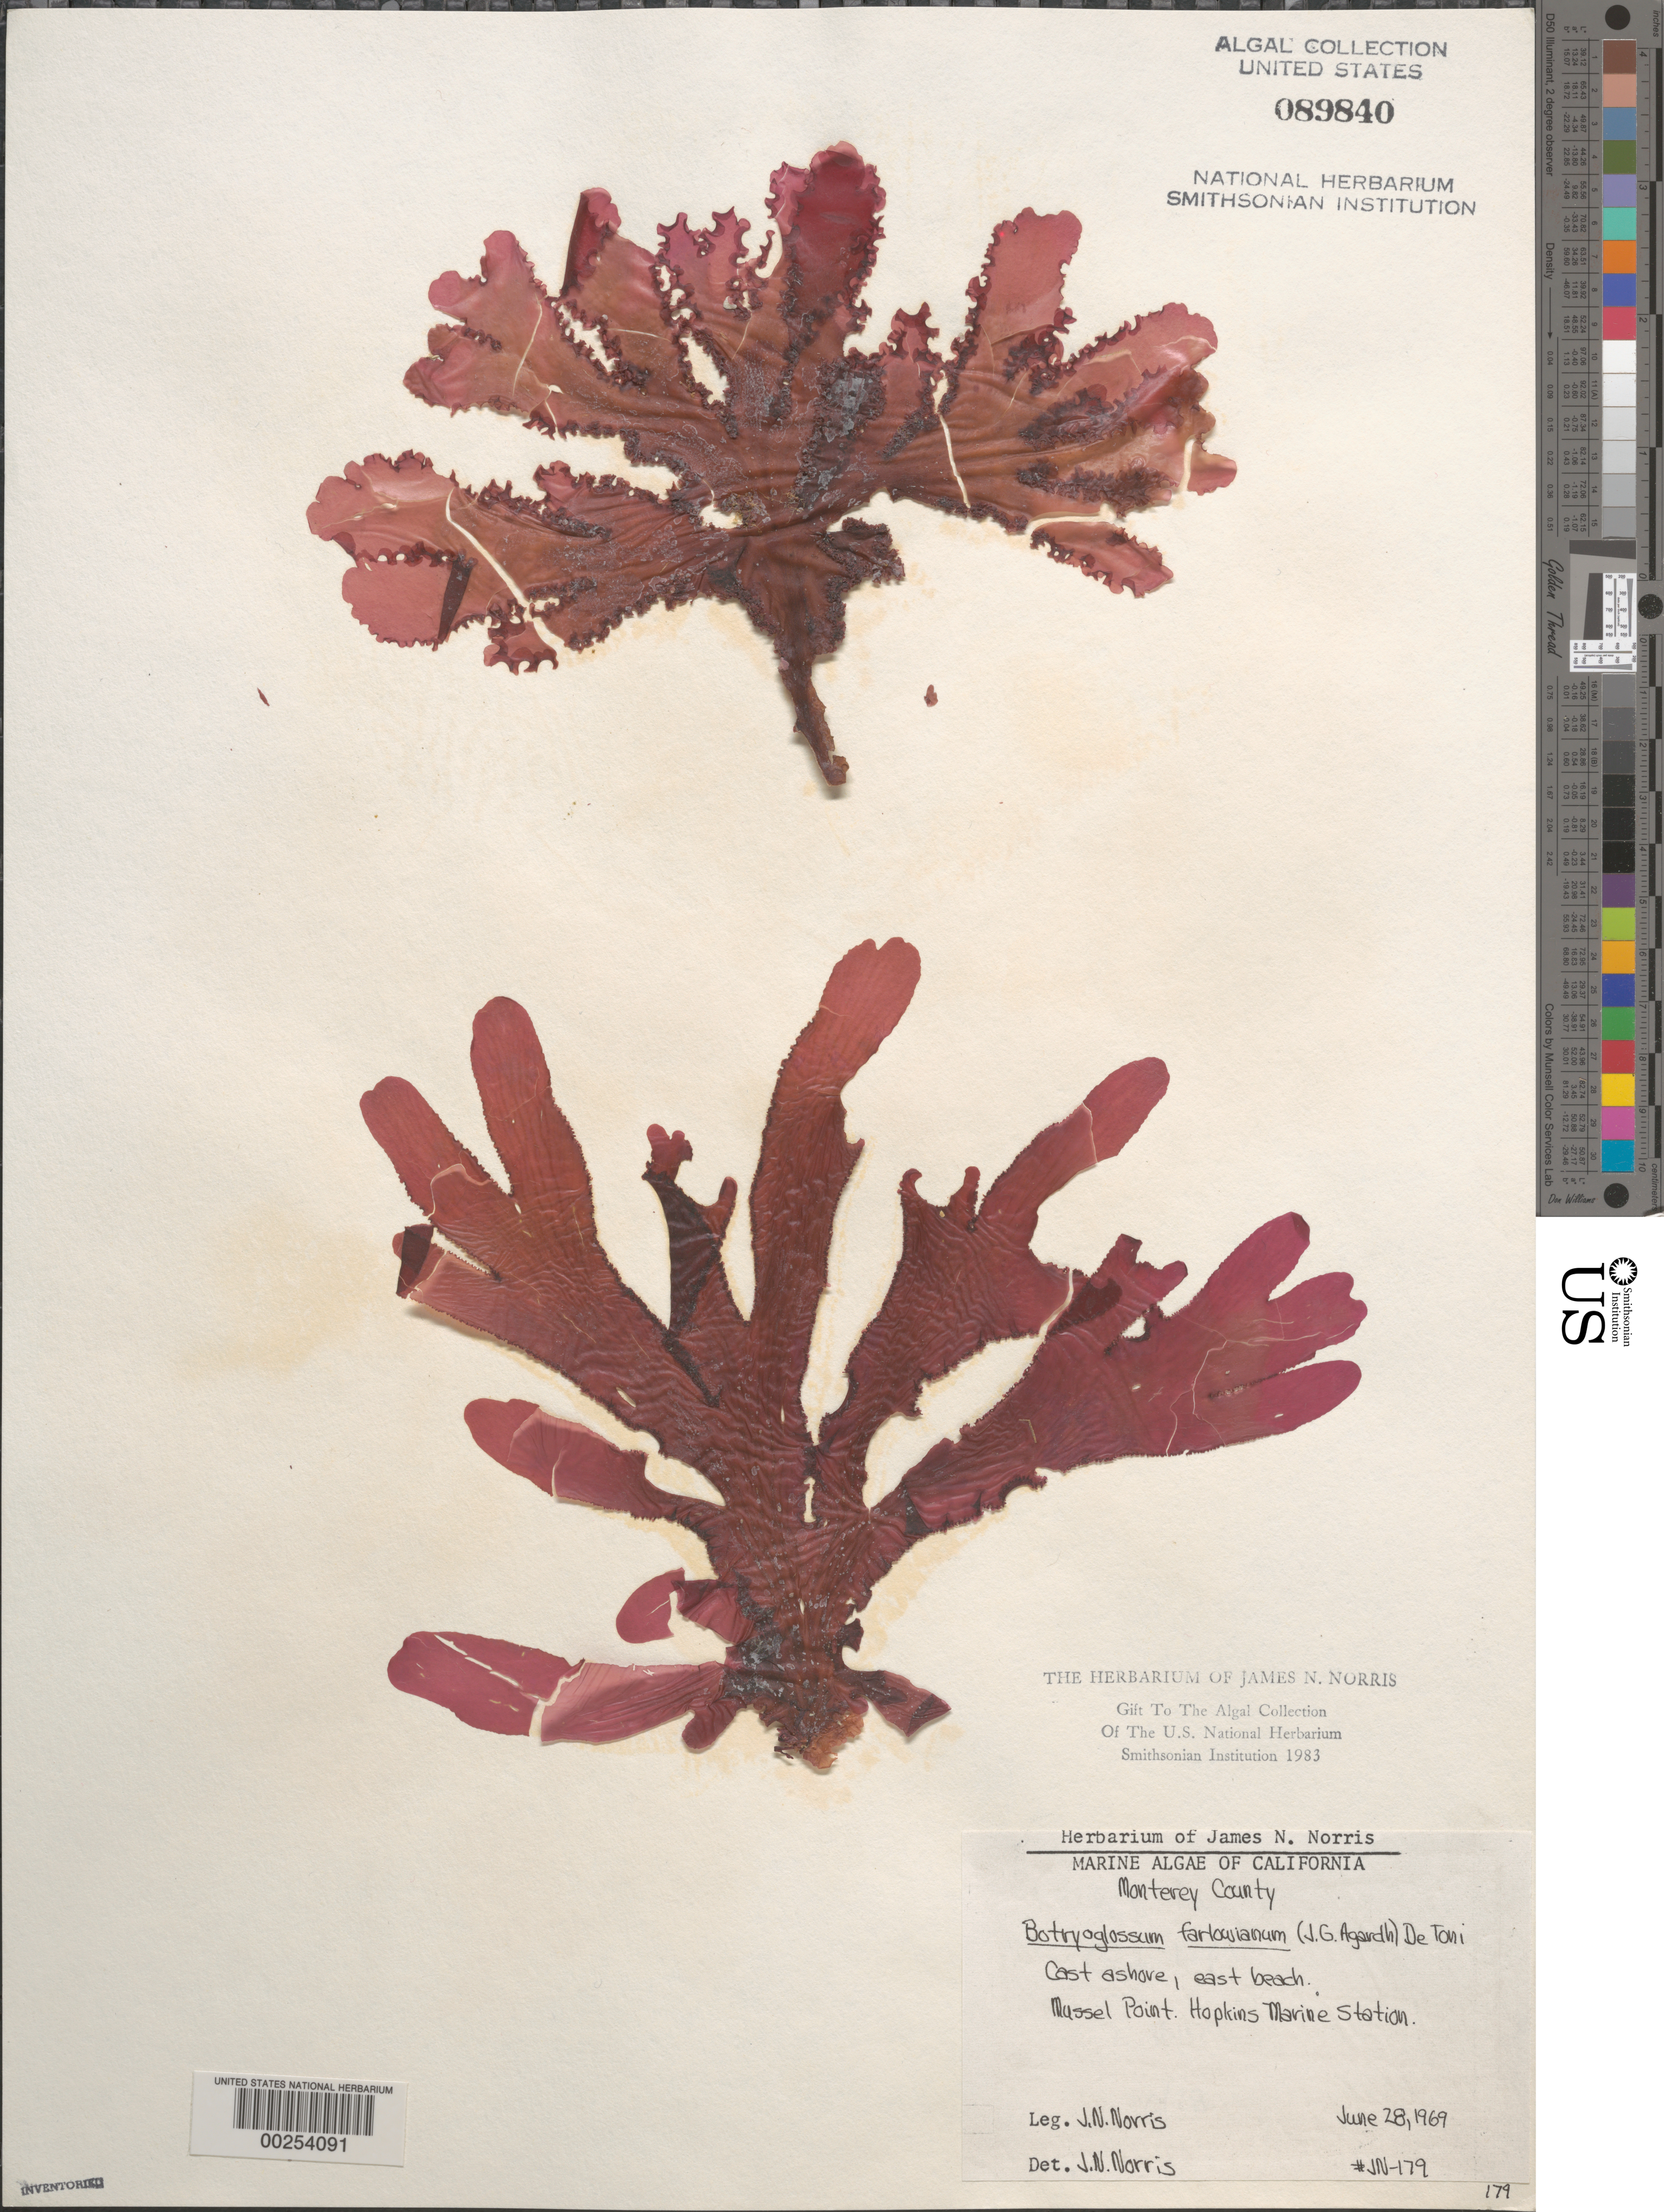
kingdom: Plantae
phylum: Rhodophyta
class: Florideophyceae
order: Ceramiales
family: Delesseriaceae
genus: Botryoglossum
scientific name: Botryoglossum farlowianum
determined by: Norris, James N.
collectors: J. N. Norris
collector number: JN-179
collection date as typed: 28 Jun 1969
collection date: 1969-06-28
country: United States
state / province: California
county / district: Monterey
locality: East Beach, Hopkins Marine Station, Mussel Point, Pacific Grove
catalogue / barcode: US 89840